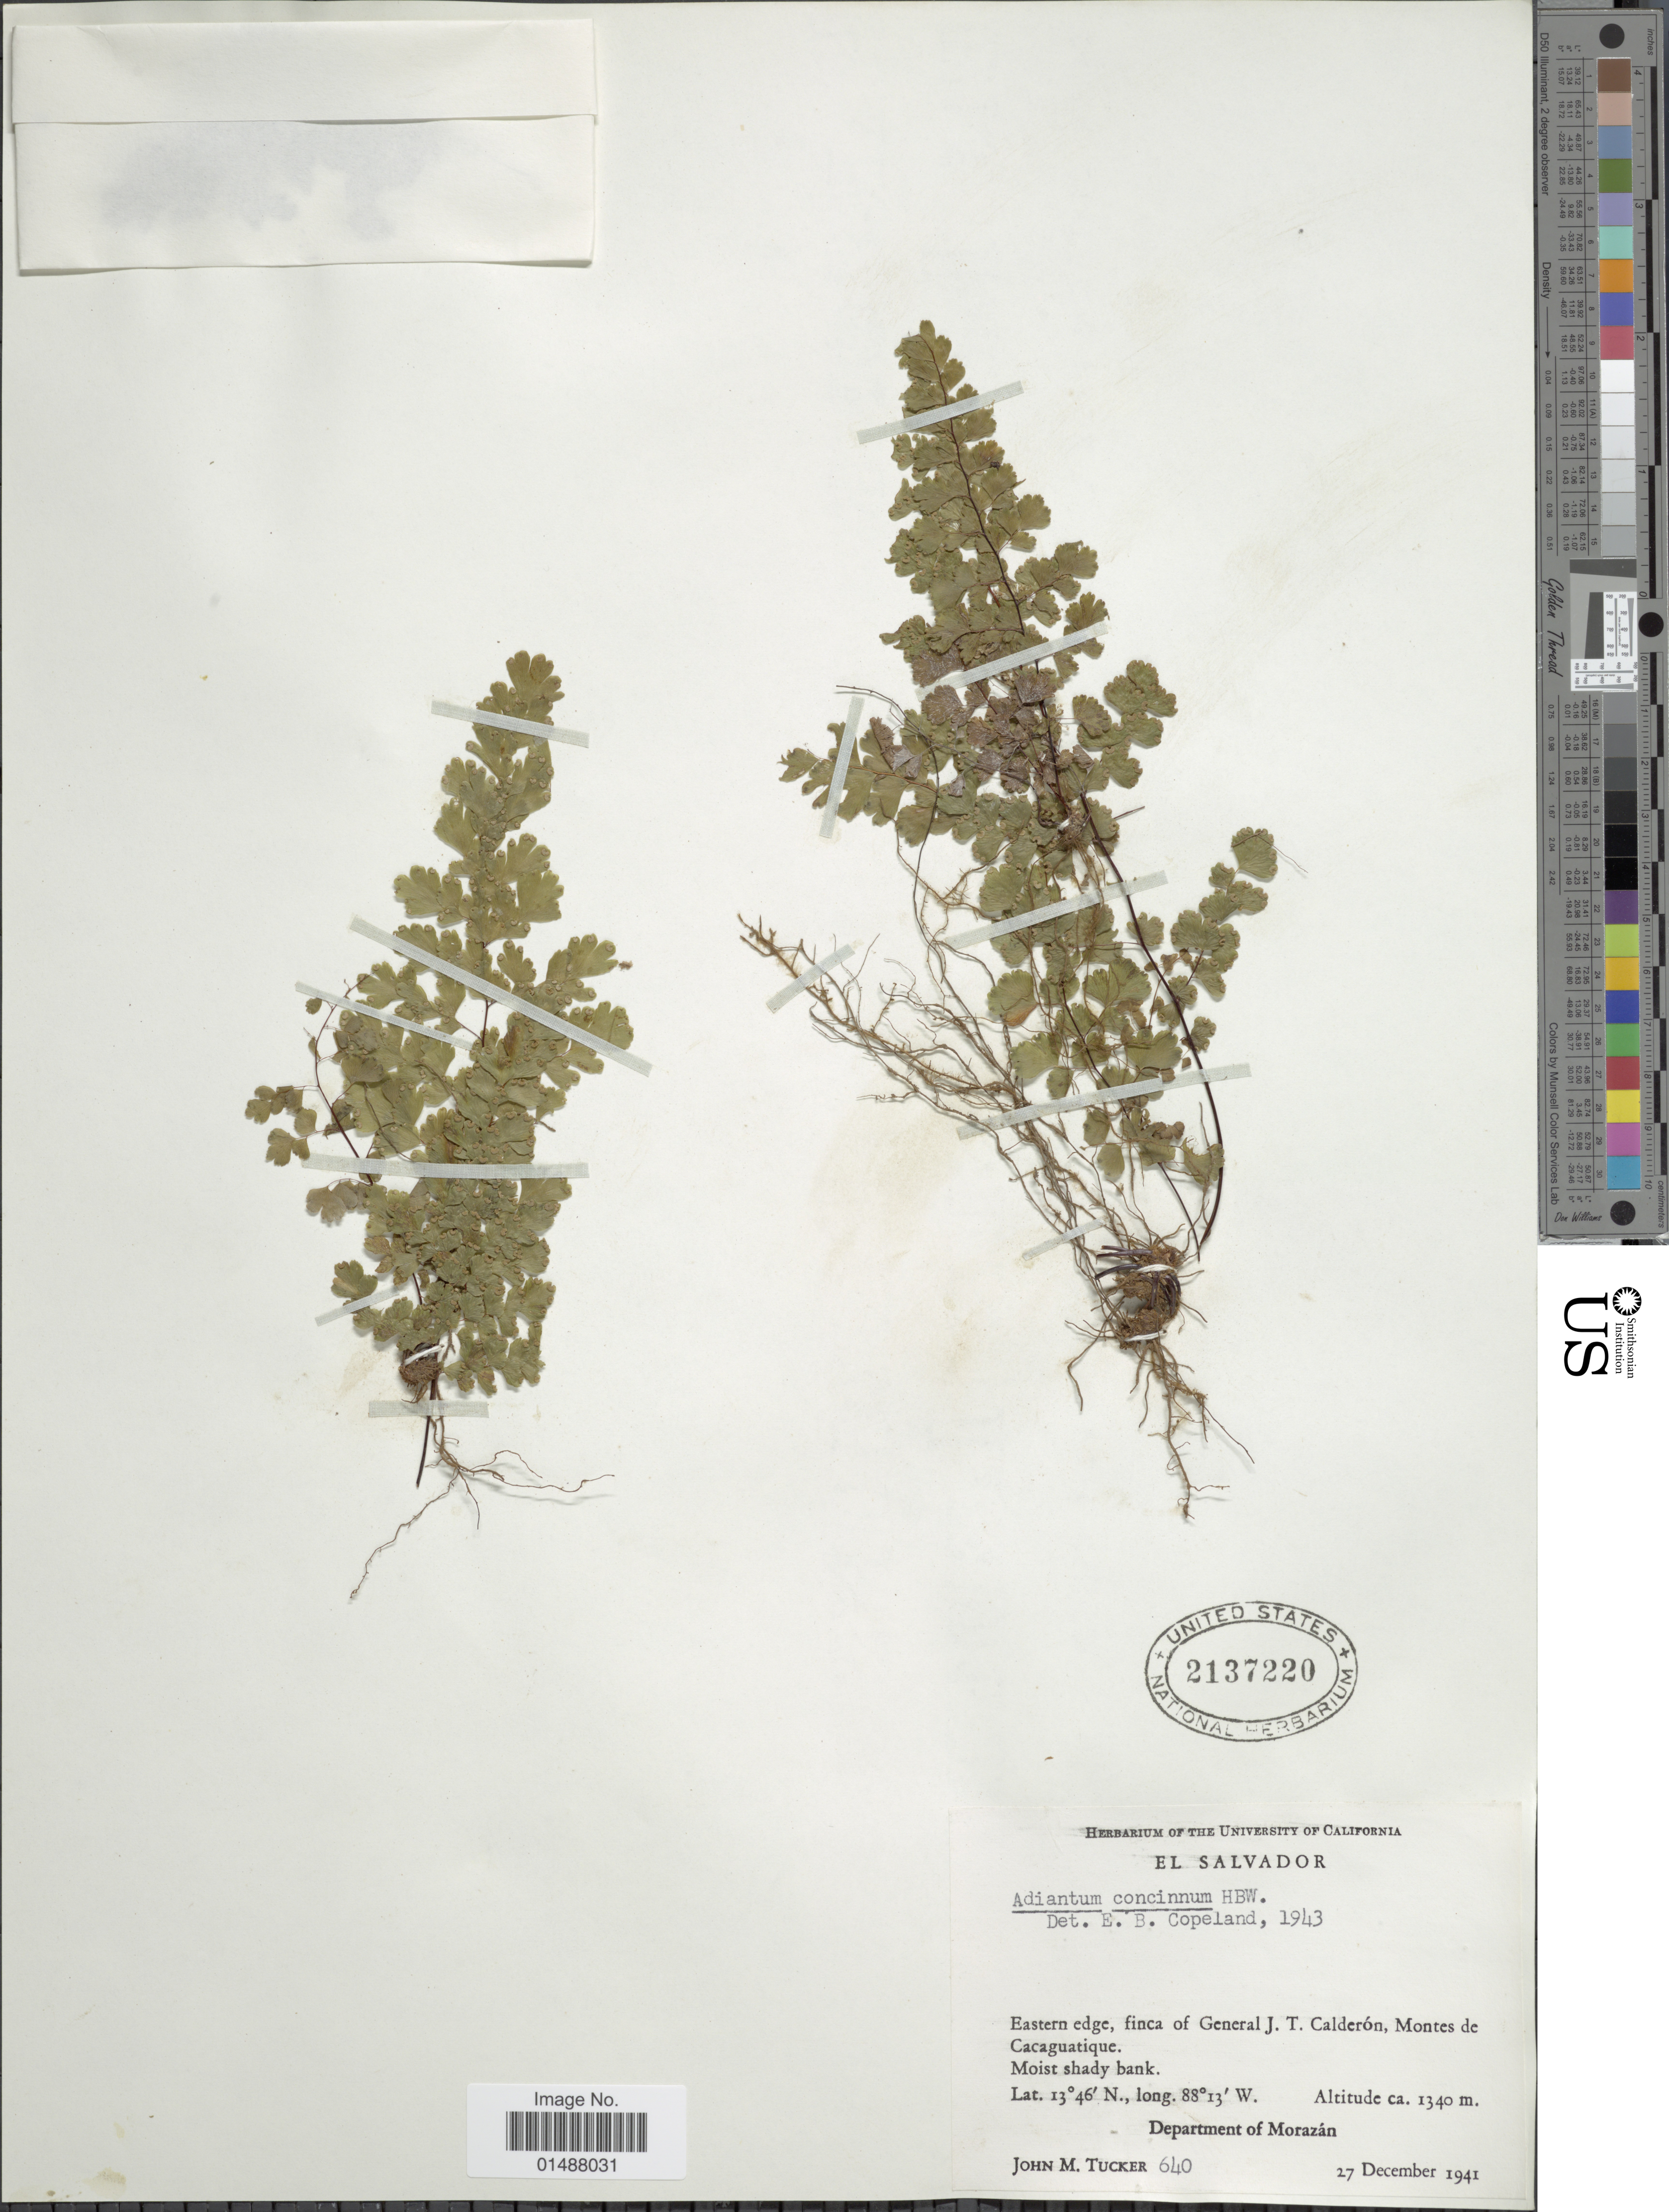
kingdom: Plantae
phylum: Tracheophyta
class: Polypodiopsida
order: Polypodiales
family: Pteridaceae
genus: Adiantum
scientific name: Adiantum concinnum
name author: Humb. & Bonpl. ex Willd.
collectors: J. M. Tucker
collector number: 640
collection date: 1914-12-27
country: El Salvador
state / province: Morazan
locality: Eastern edge, fnca of General J. T. Calderon, Montes de Cacaguatique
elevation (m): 1340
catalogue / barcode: US 2137220